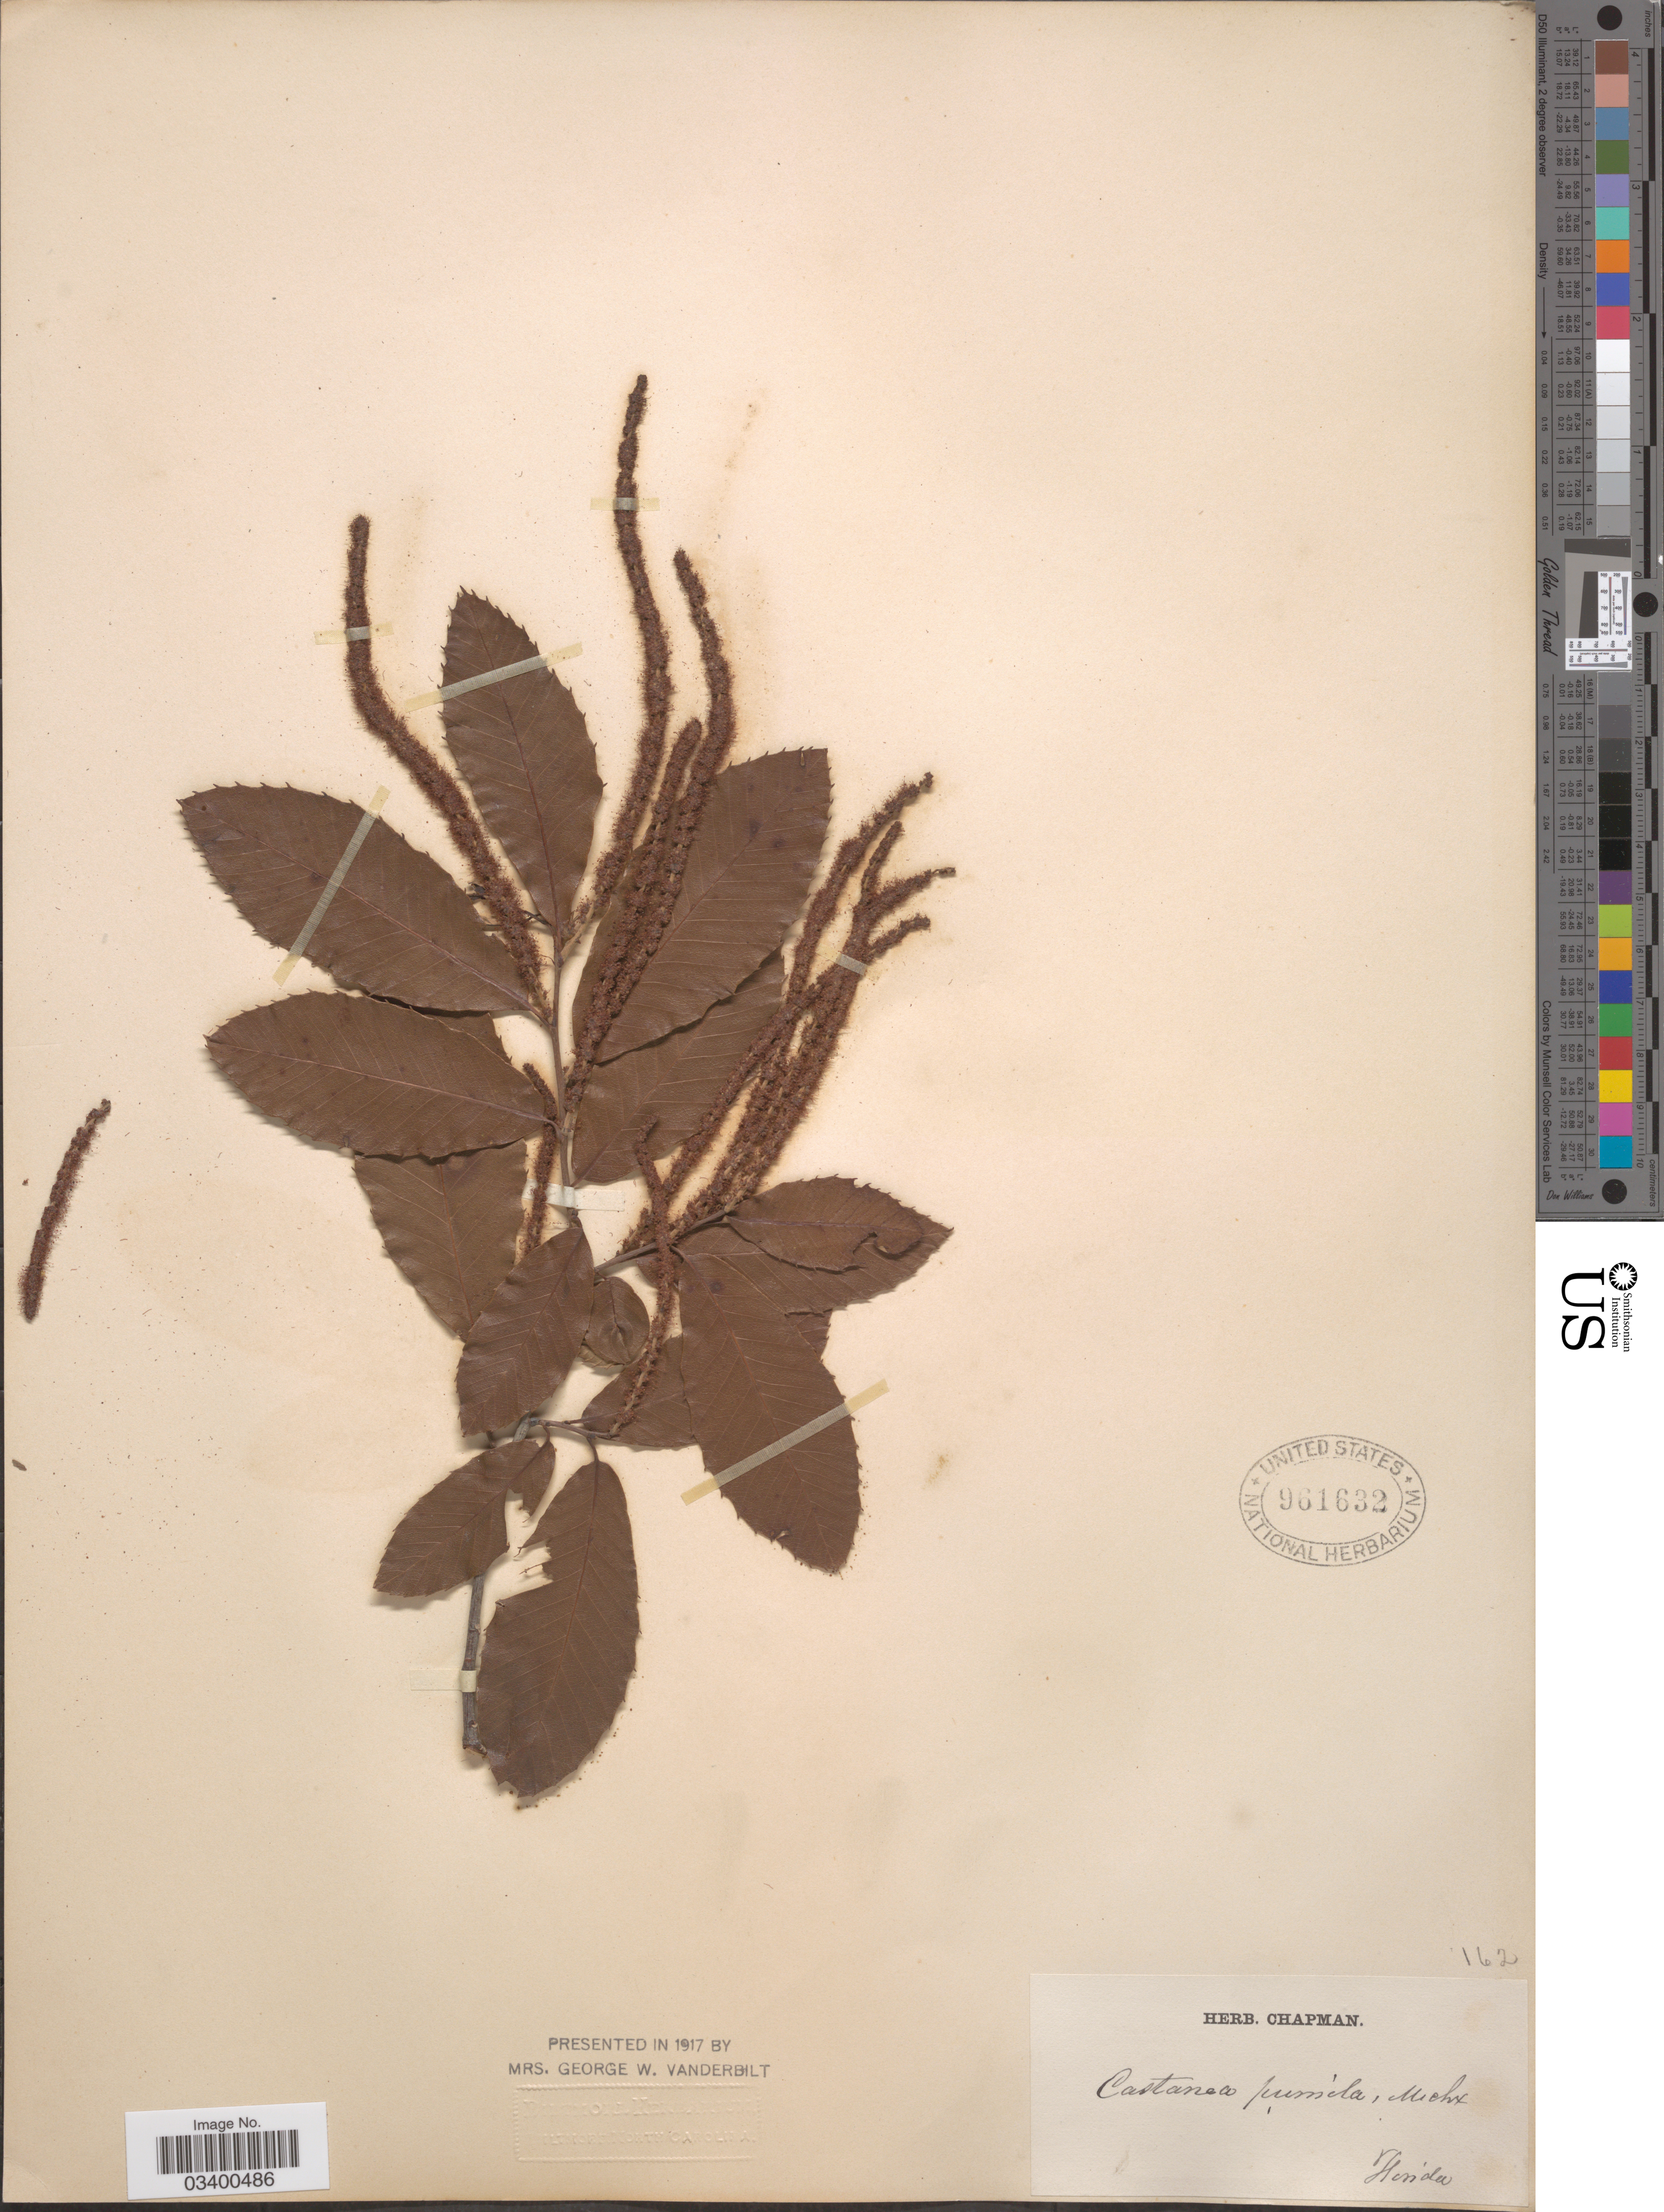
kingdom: Plantae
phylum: Tracheophyta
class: Magnoliopsida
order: Fagales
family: Fagaceae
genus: Castanea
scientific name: Castanea pumila var. pumila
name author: (L.) Mill.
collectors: ex herb. Chapman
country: United States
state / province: Florida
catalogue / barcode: US 961632